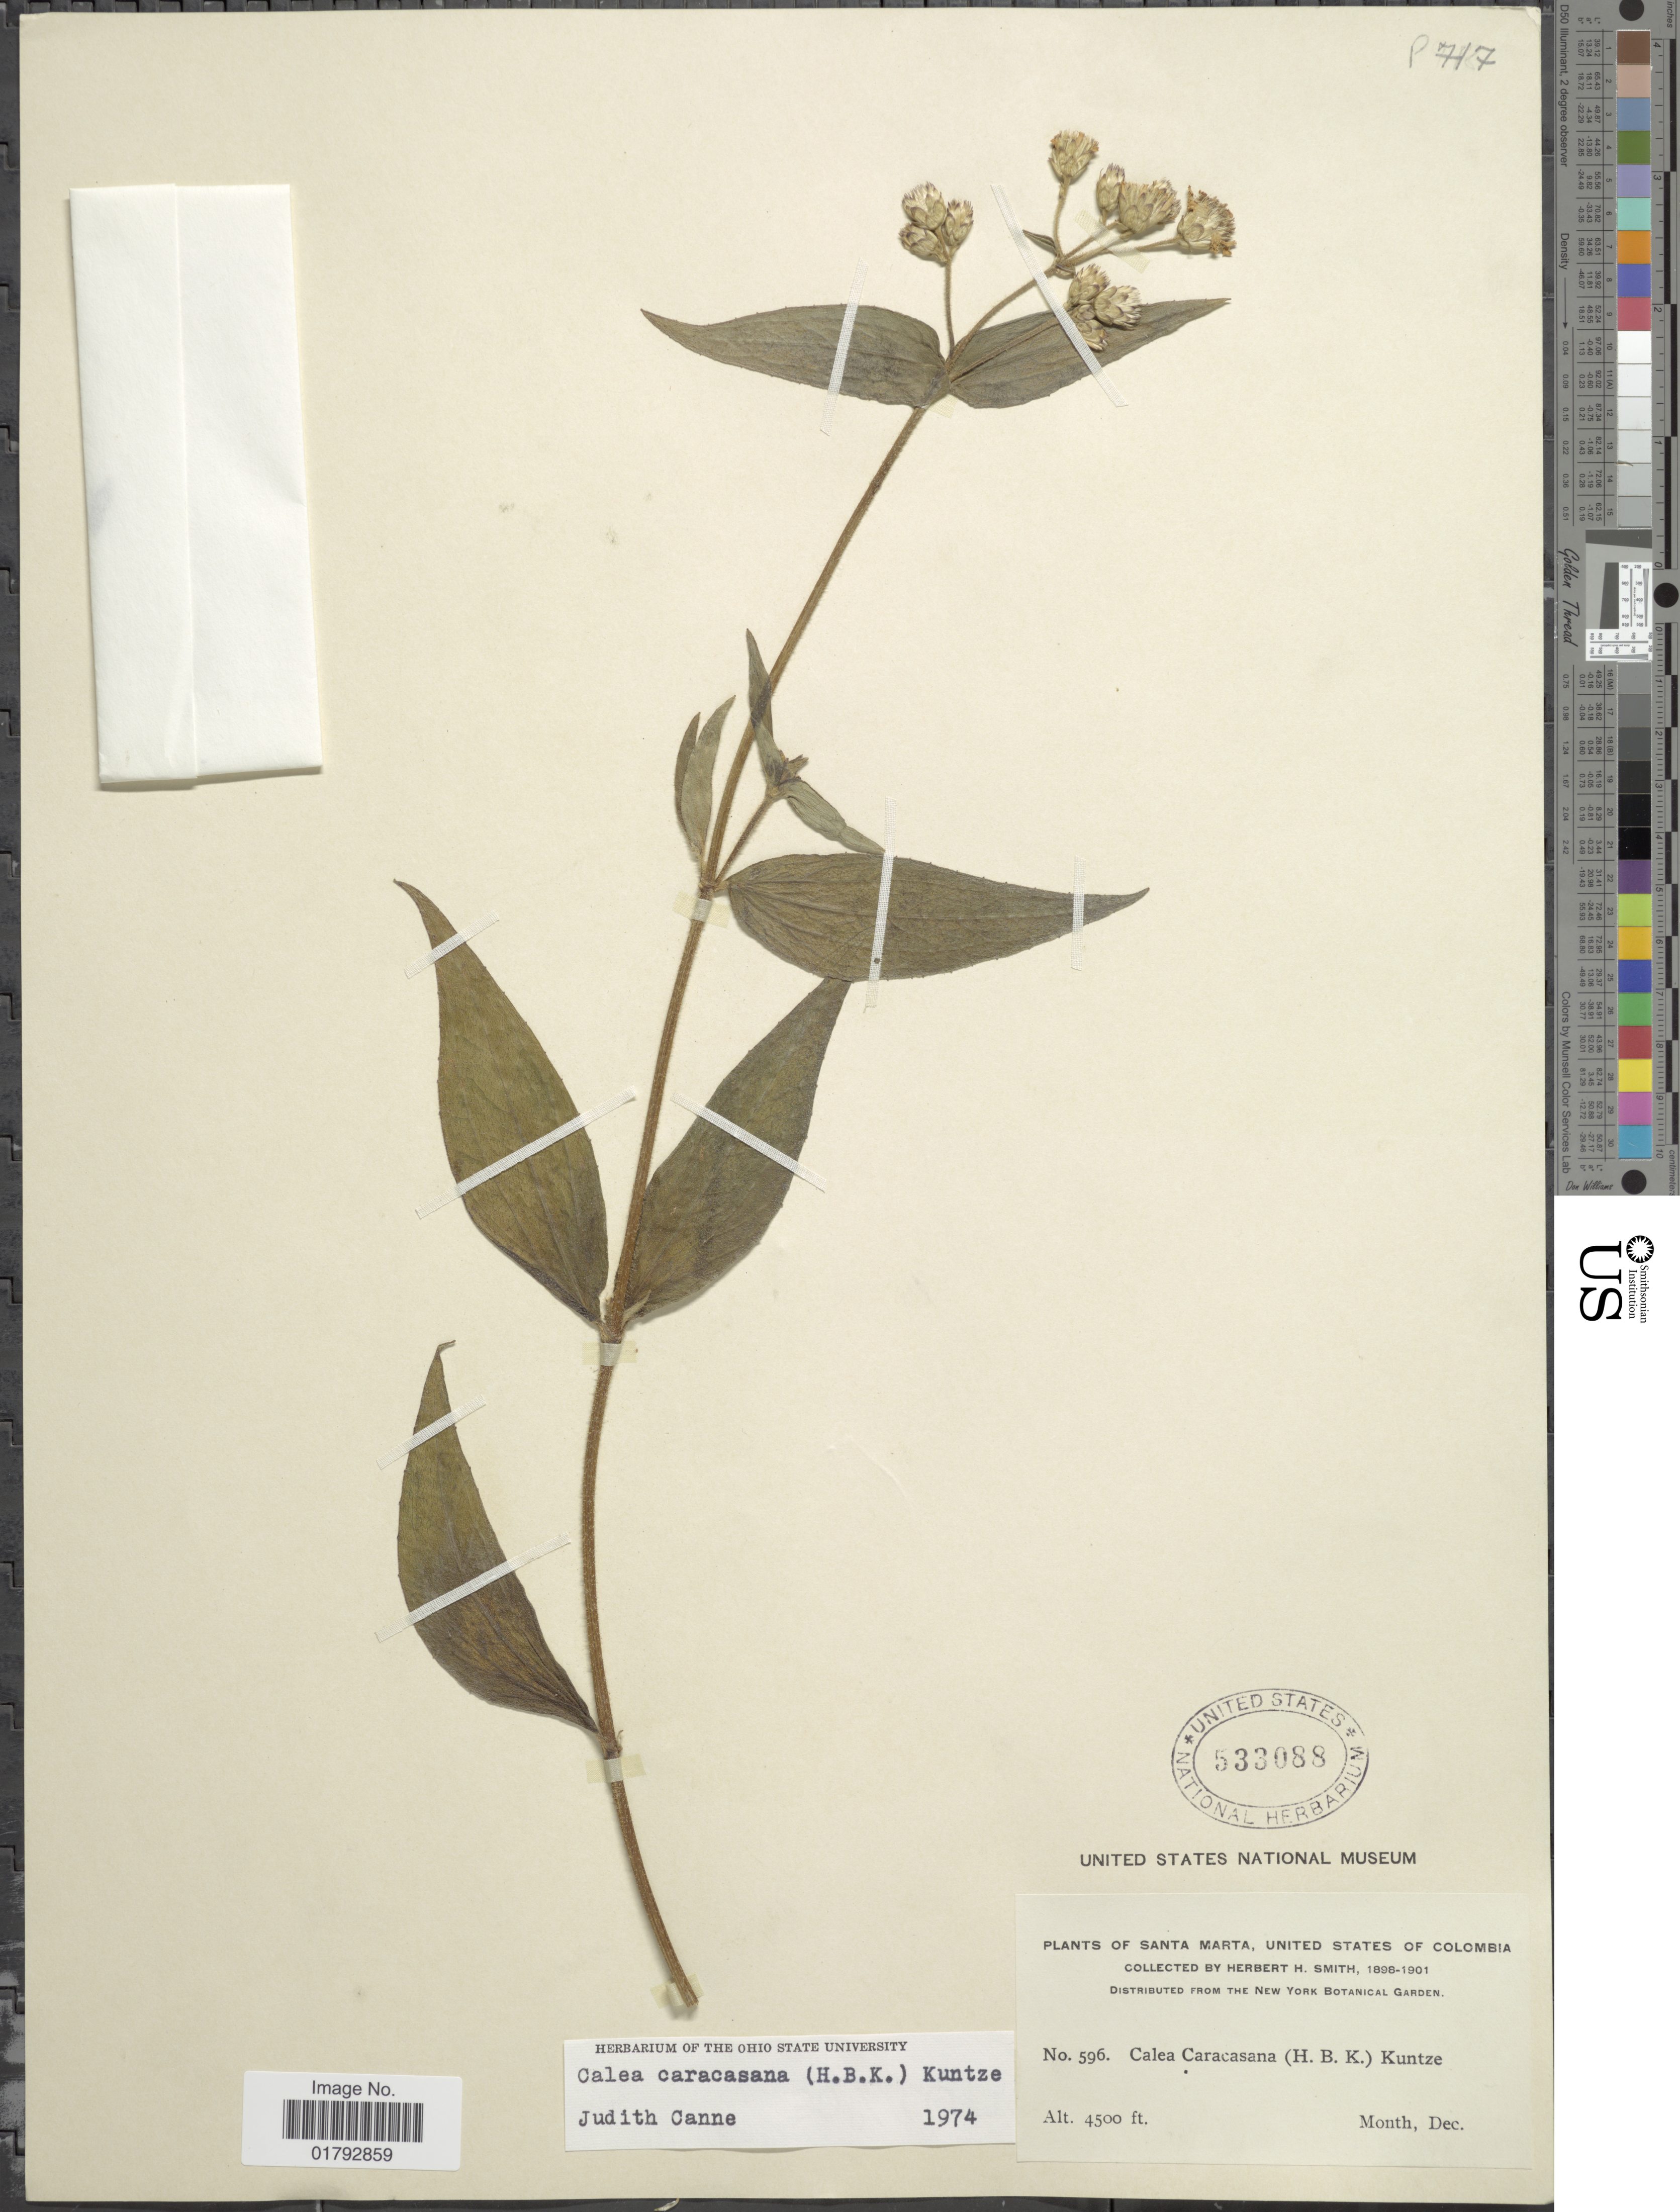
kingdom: Plantae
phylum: Tracheophyta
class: Magnoliopsida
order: Asterales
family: Asteraceae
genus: Alloispermum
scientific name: Alloispermum caracasanum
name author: (Kunth) H. Rob.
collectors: Herbert H. Smith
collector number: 596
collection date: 1898-12/1901-12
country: Colombia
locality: Santa Marta,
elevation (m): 1372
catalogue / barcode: US 533088